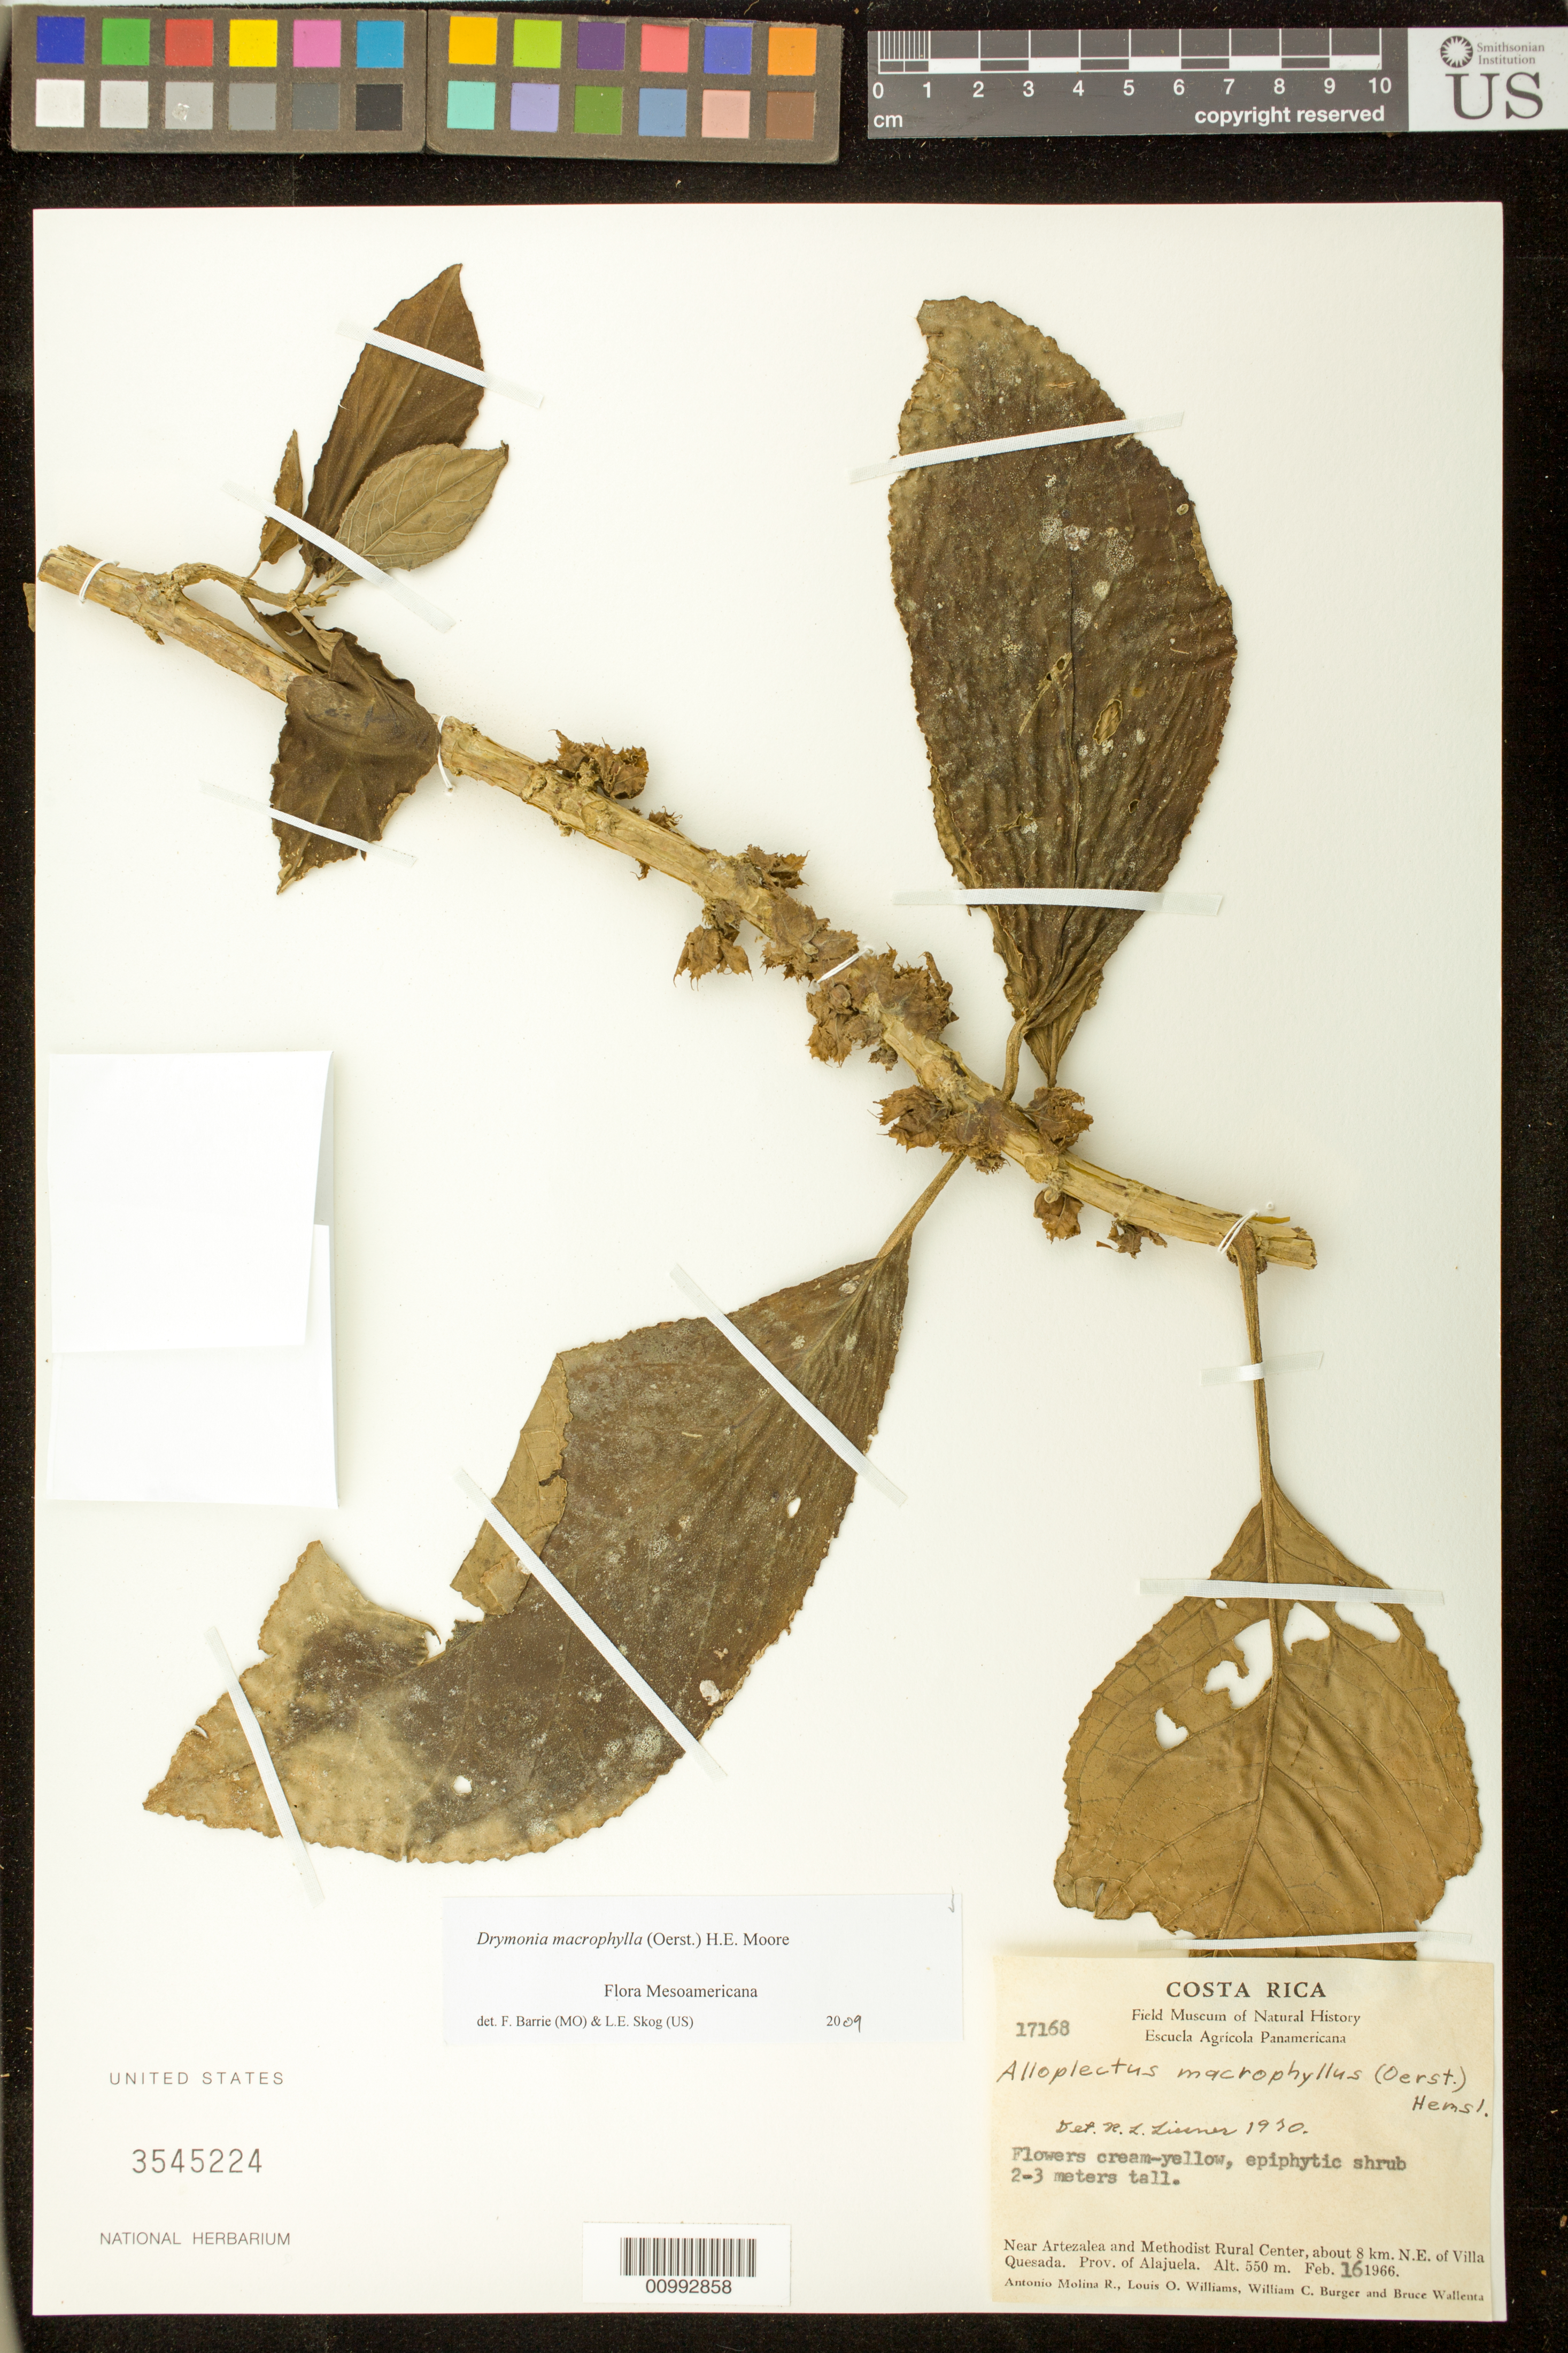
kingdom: Plantae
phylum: Tracheophyta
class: Magnoliopsida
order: Lamiales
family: Gesneriaceae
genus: Drymonia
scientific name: Drymonia macrophylla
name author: (Oerst.) H.E. Moore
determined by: Barrie, F. R.; Skog, Laurence E.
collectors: A. Molina R. & et al.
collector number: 17168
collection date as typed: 16 Feb 1966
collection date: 1966-02-16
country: Costa Rica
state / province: Alajuela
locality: Near Artezalea and Methodist Rural Center, about 8 km NE of Villa Quesada, Prov. of Alajuela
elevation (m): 550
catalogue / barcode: US 3545224